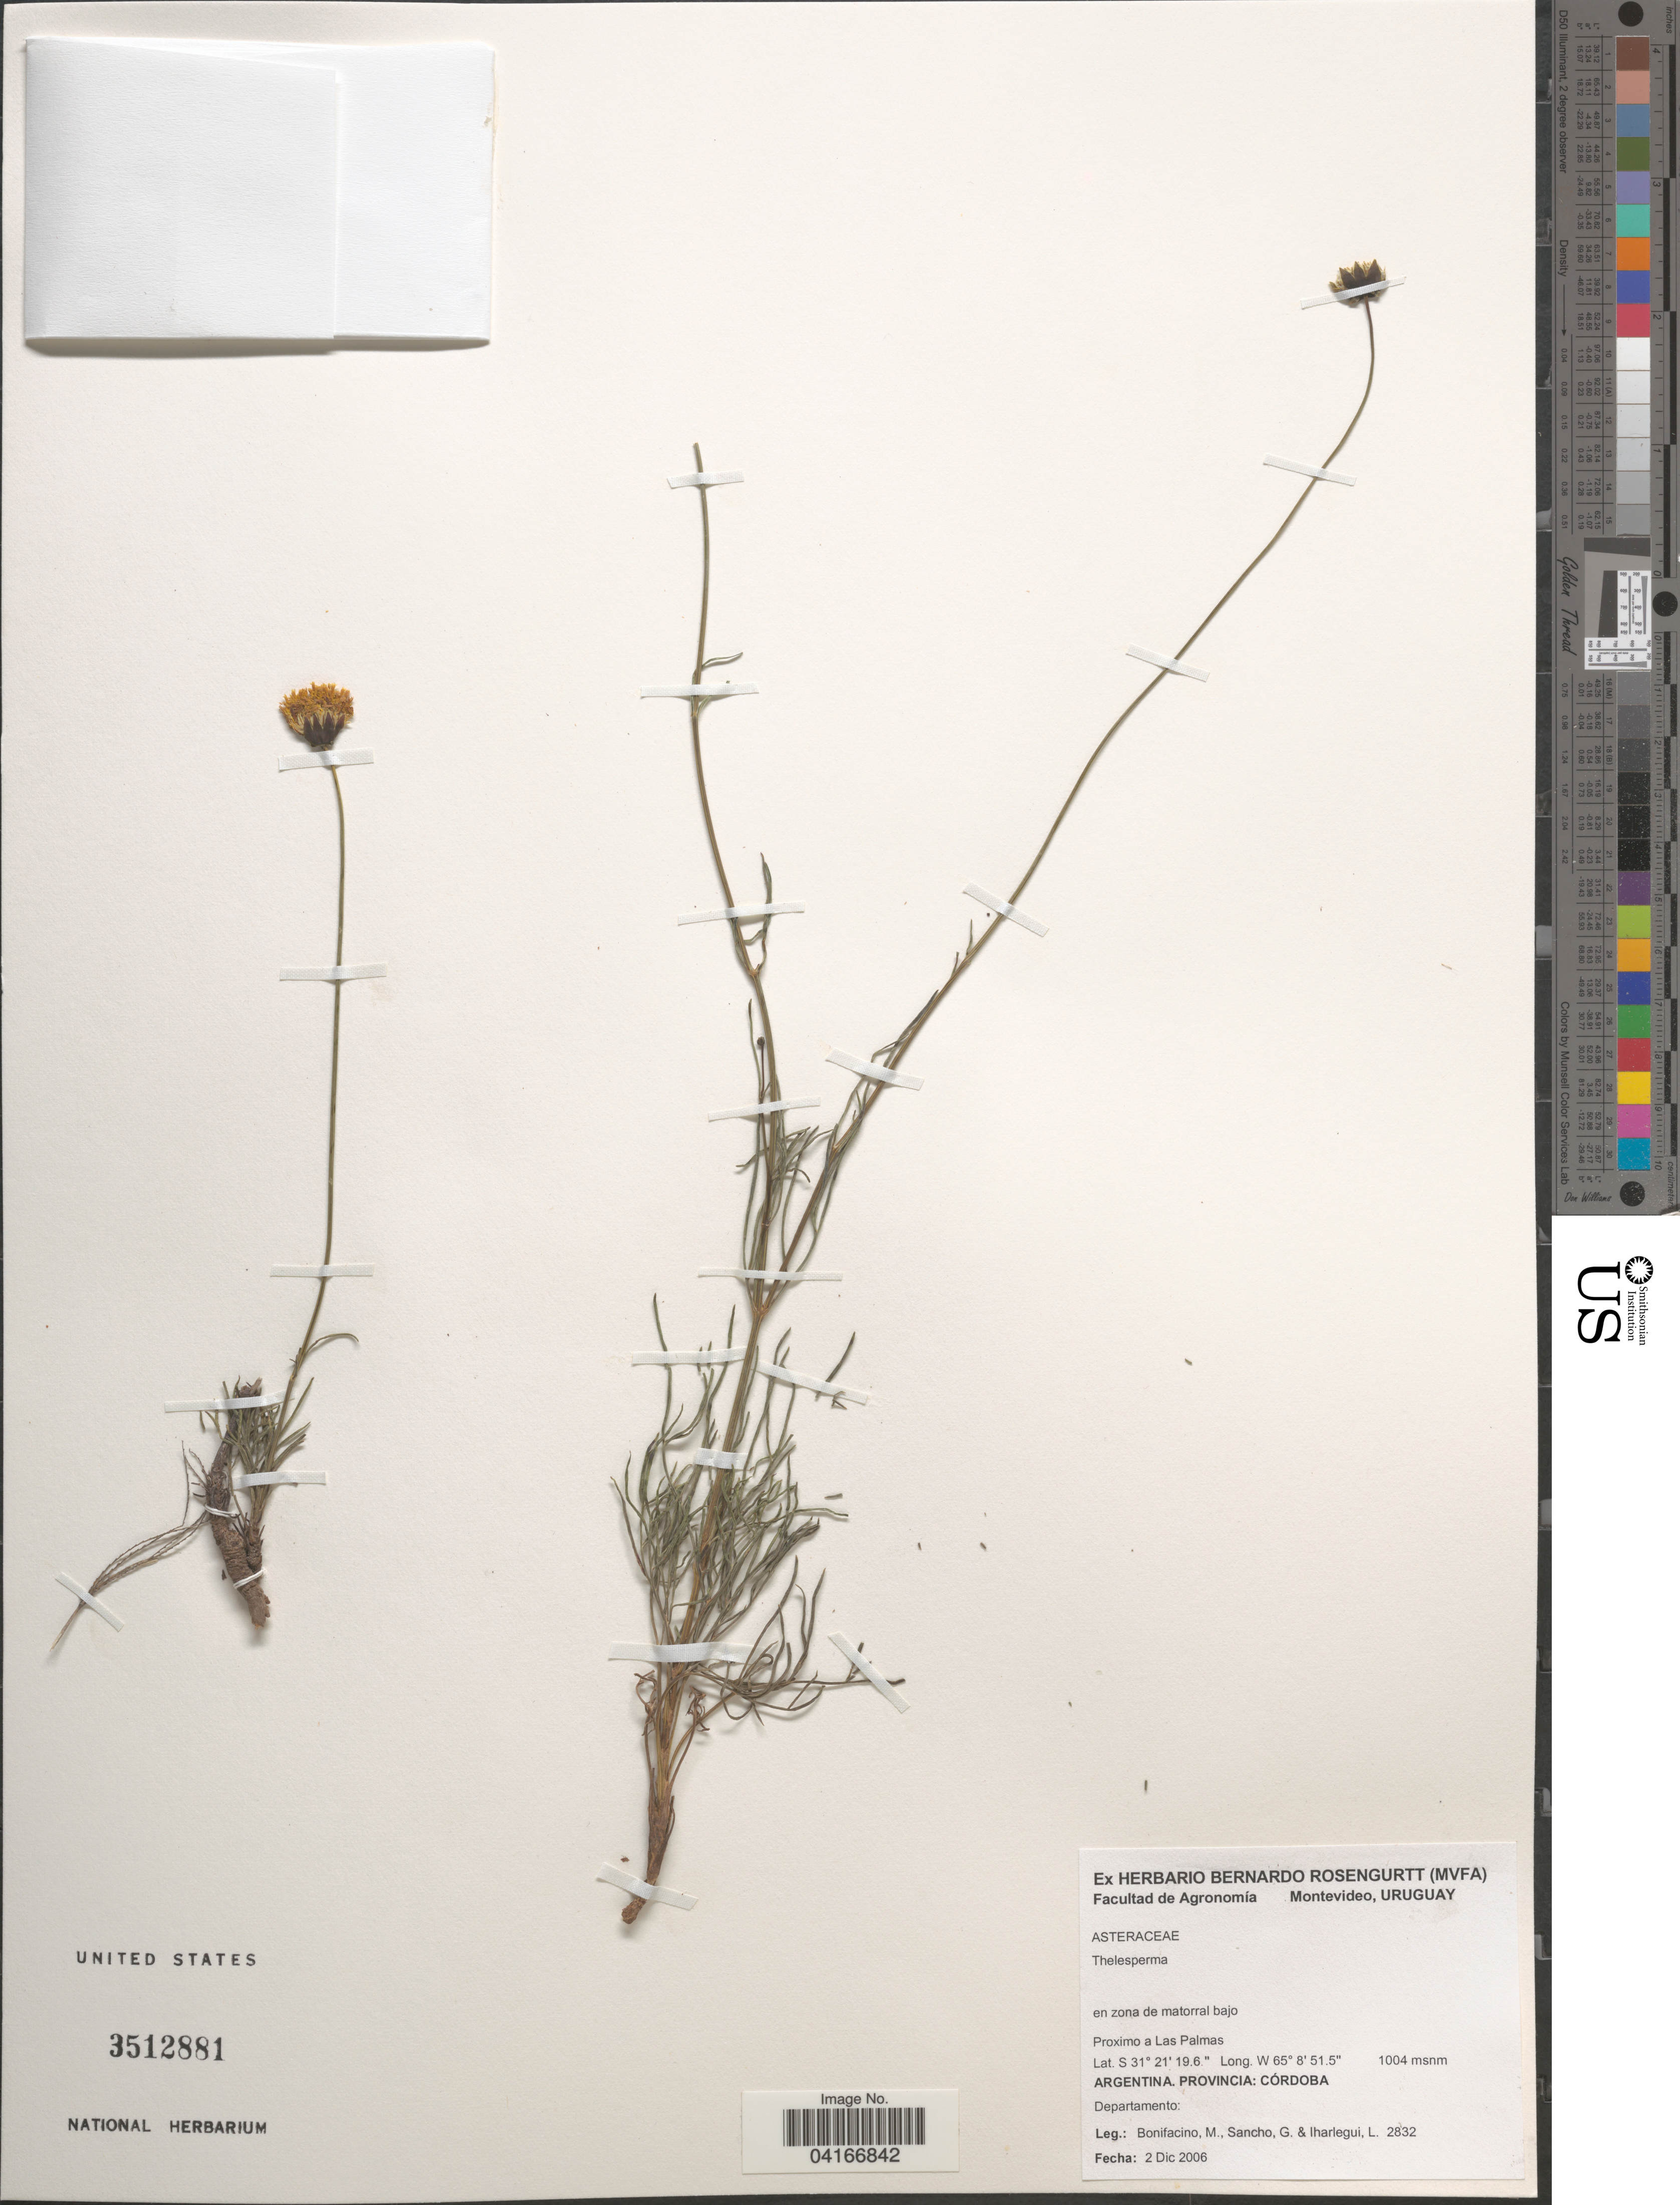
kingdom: Plantae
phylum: Tracheophyta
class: Magnoliopsida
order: Asterales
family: Asteraceae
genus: Thelesperma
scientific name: Thelesperma sp.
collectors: M. Bonifacino, G. Sancho & L. Iharlegui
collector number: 2832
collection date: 2006-12-02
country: Argentina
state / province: Cordoba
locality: Proximo a Las Palmas.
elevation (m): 1004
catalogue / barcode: US 3512881